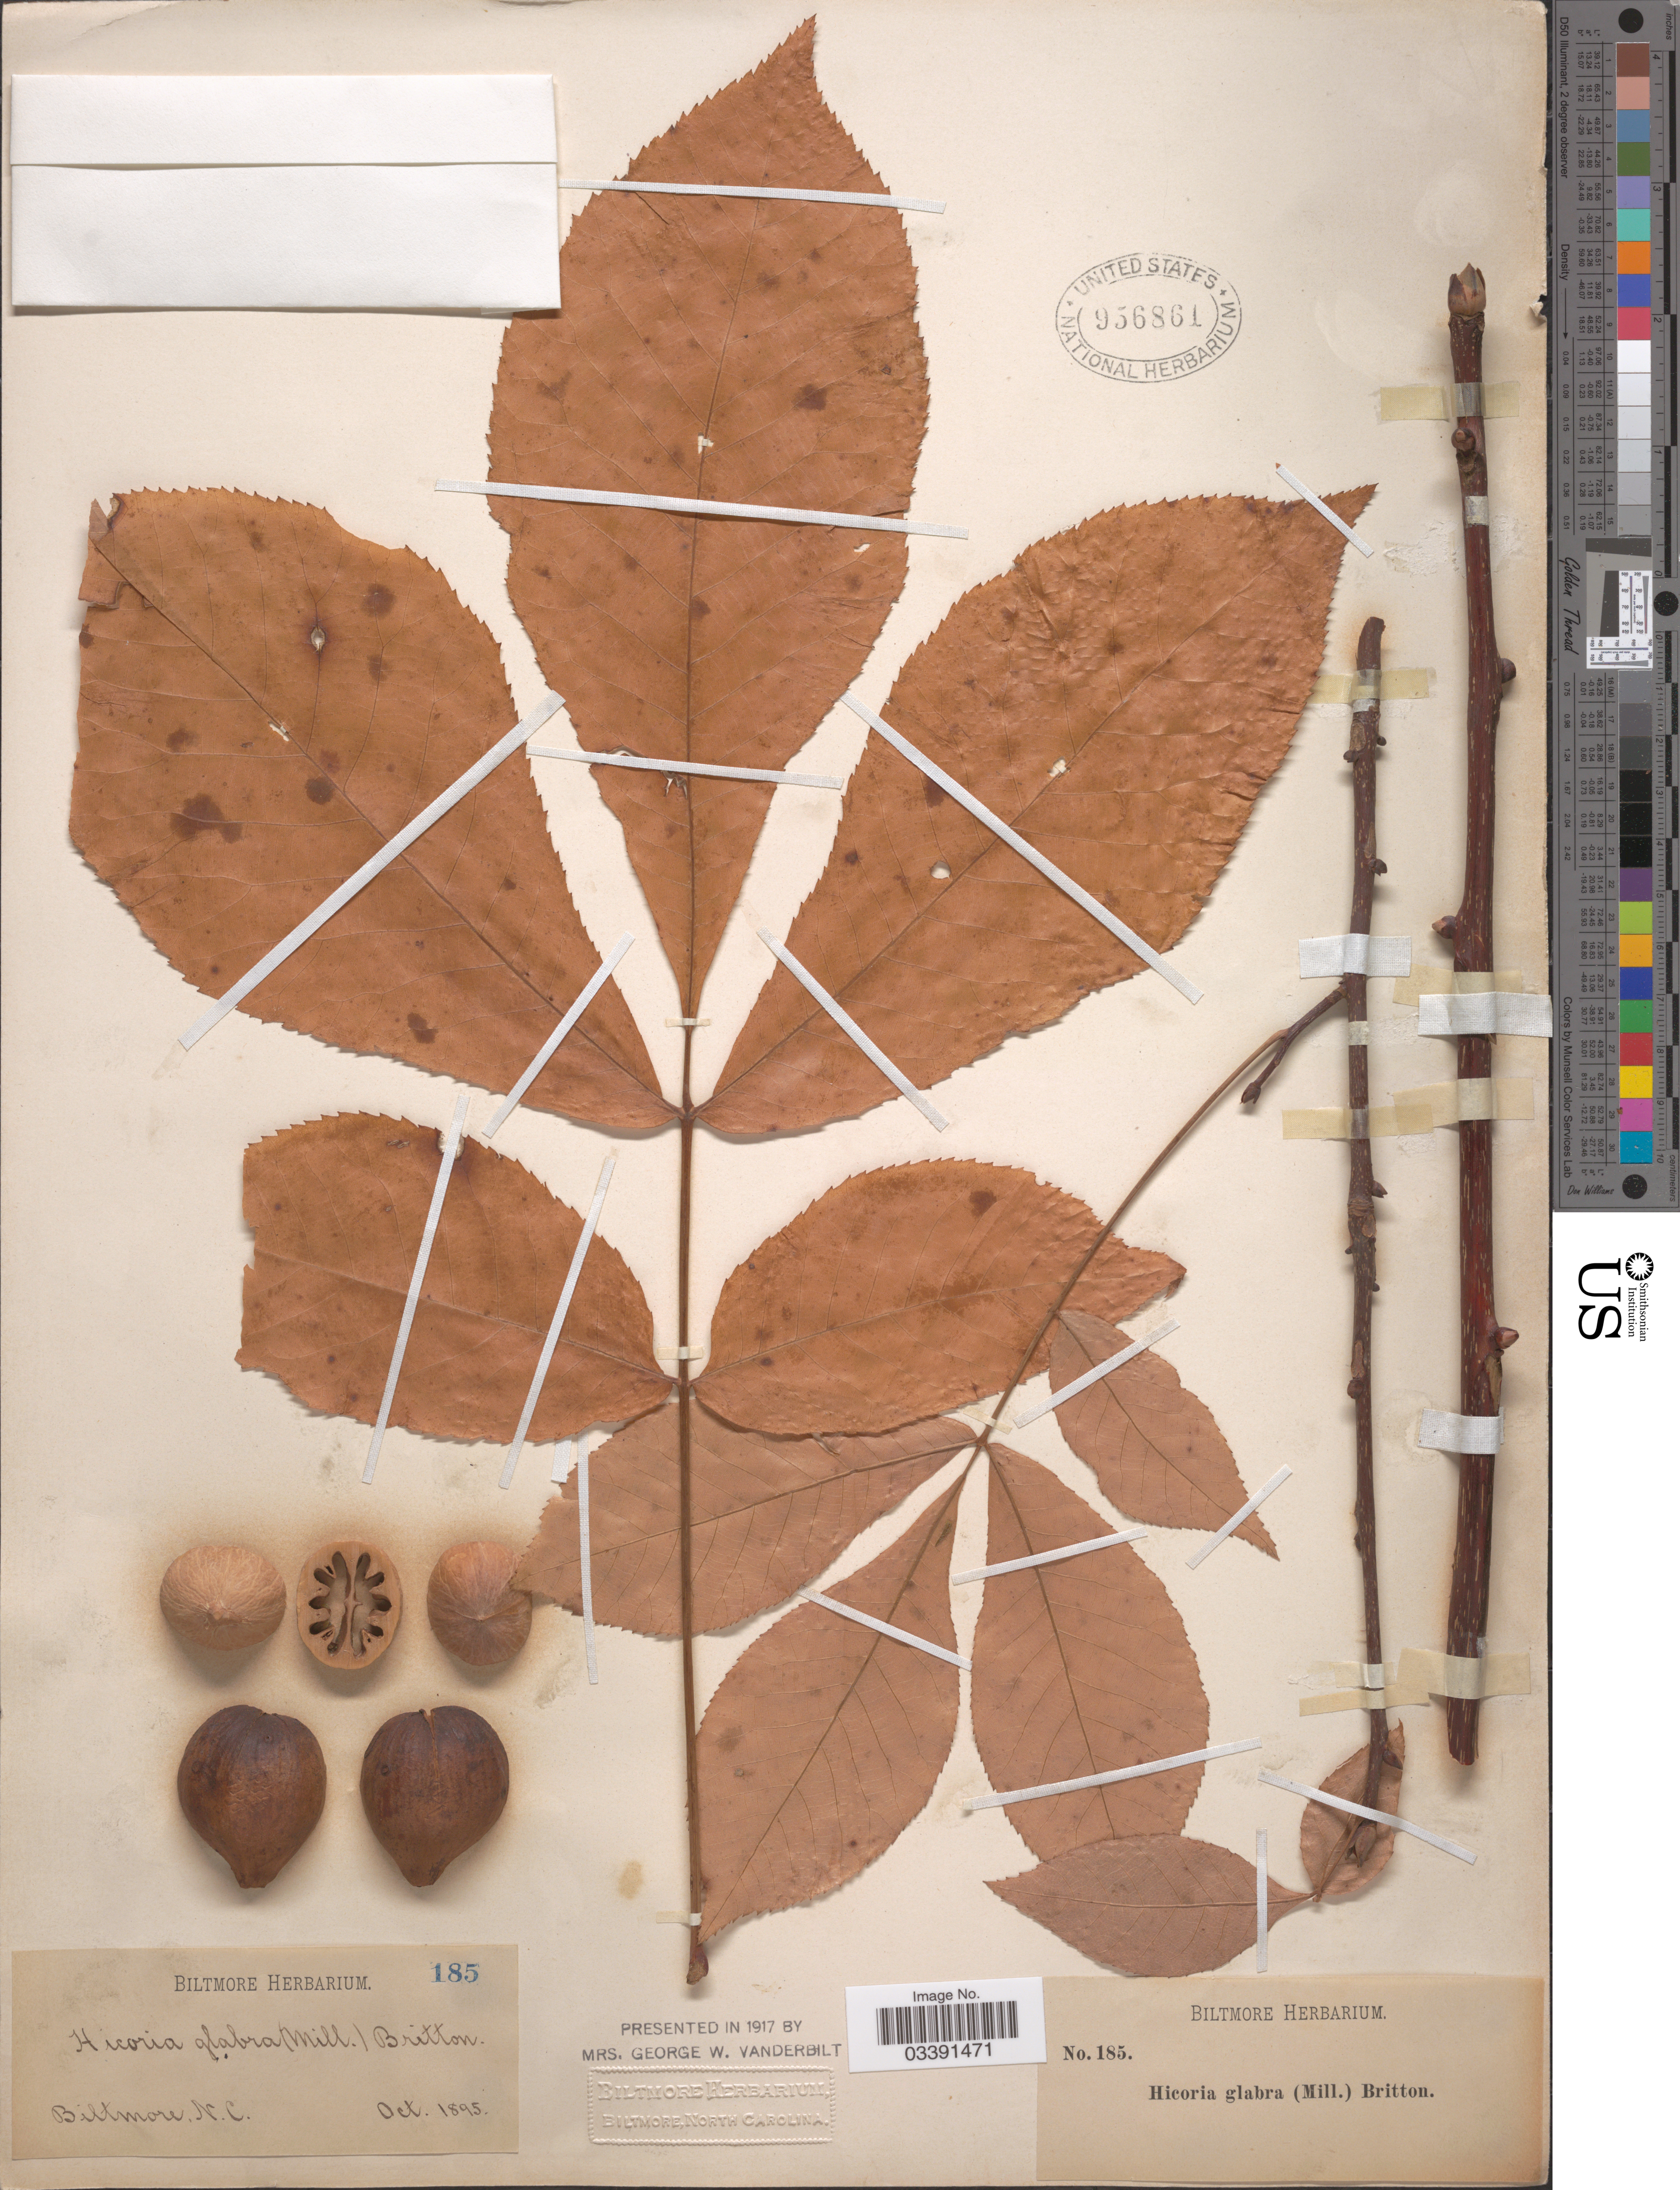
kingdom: Plantae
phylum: Tracheophyta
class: Magnoliopsida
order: Fagales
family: Juglandaceae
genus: Carya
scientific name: Carya glabra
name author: (Mill.) Sweet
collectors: ex herb. Biltmore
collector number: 185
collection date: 1895-10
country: United States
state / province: North Carolina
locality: Biltmore. N.C.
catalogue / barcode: US 956861